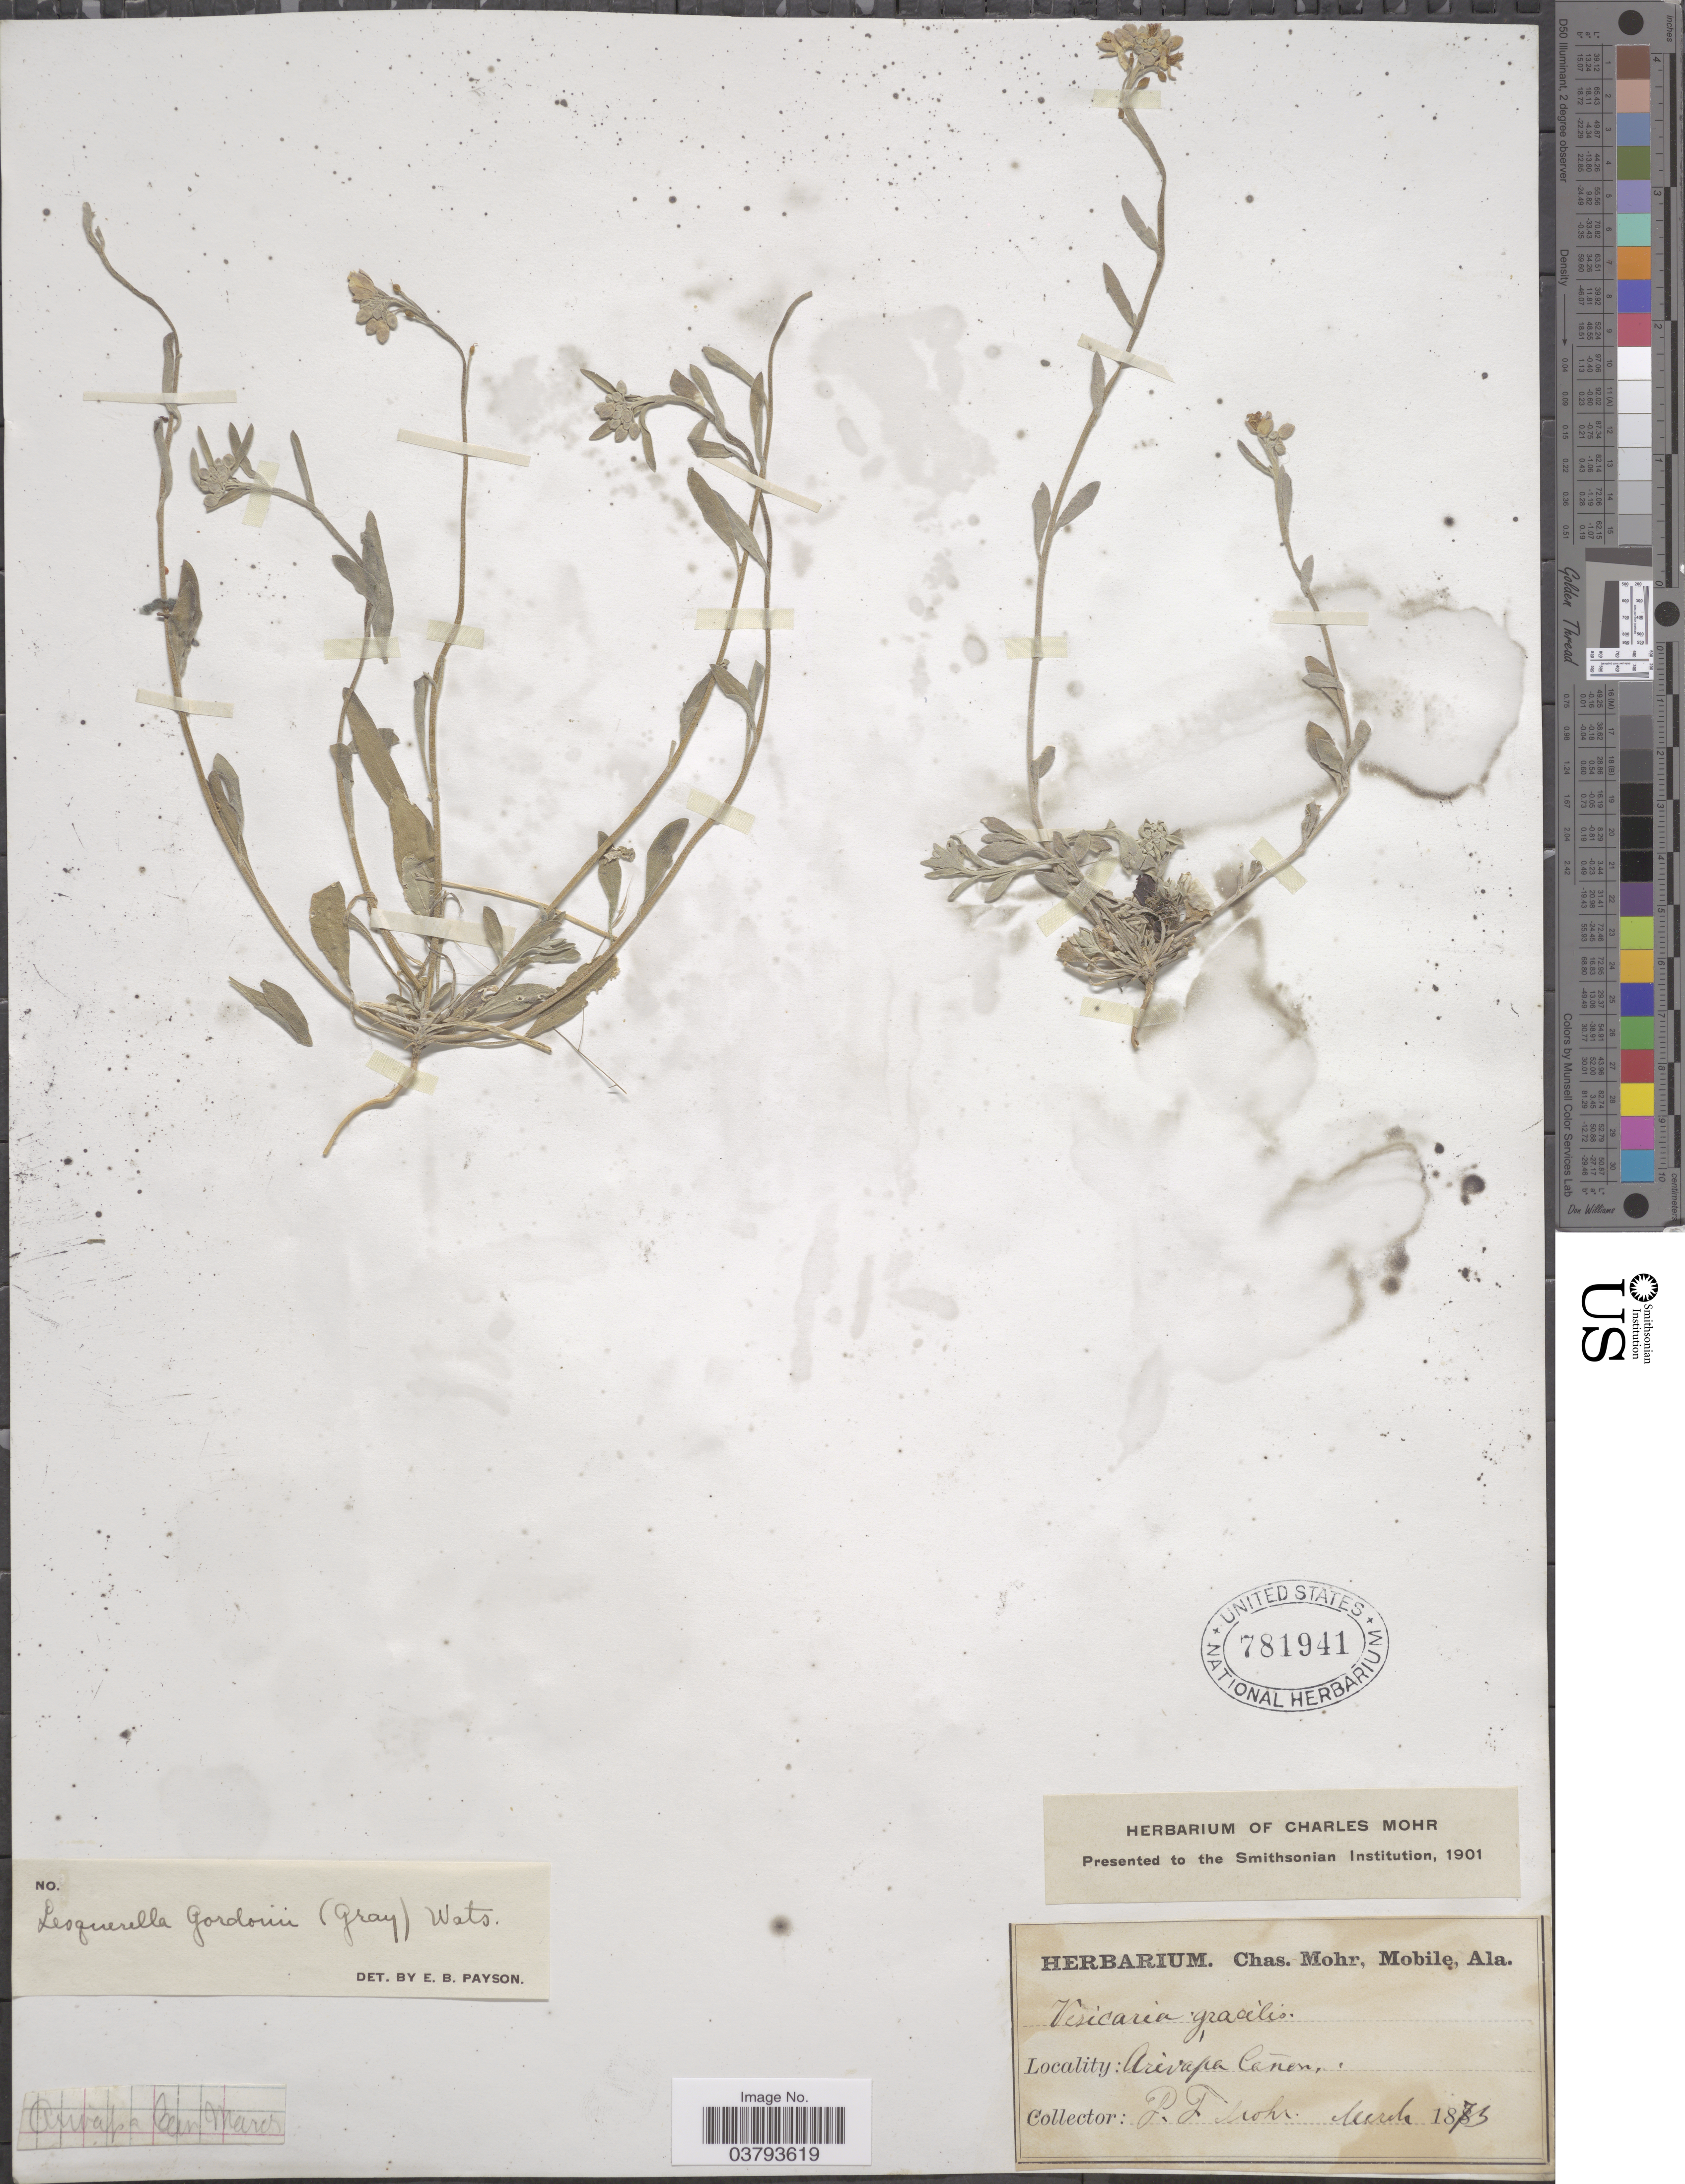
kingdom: Plantae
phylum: Tracheophyta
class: Magnoliopsida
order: Brassicales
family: Brassicaceae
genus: Lesquerella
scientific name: Lesquerella gordonii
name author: (A. Gray) S. Watson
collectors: P. F. Mohr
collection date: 1873-03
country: United States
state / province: Arizona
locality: Arivapa Cañon.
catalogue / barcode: US 781941